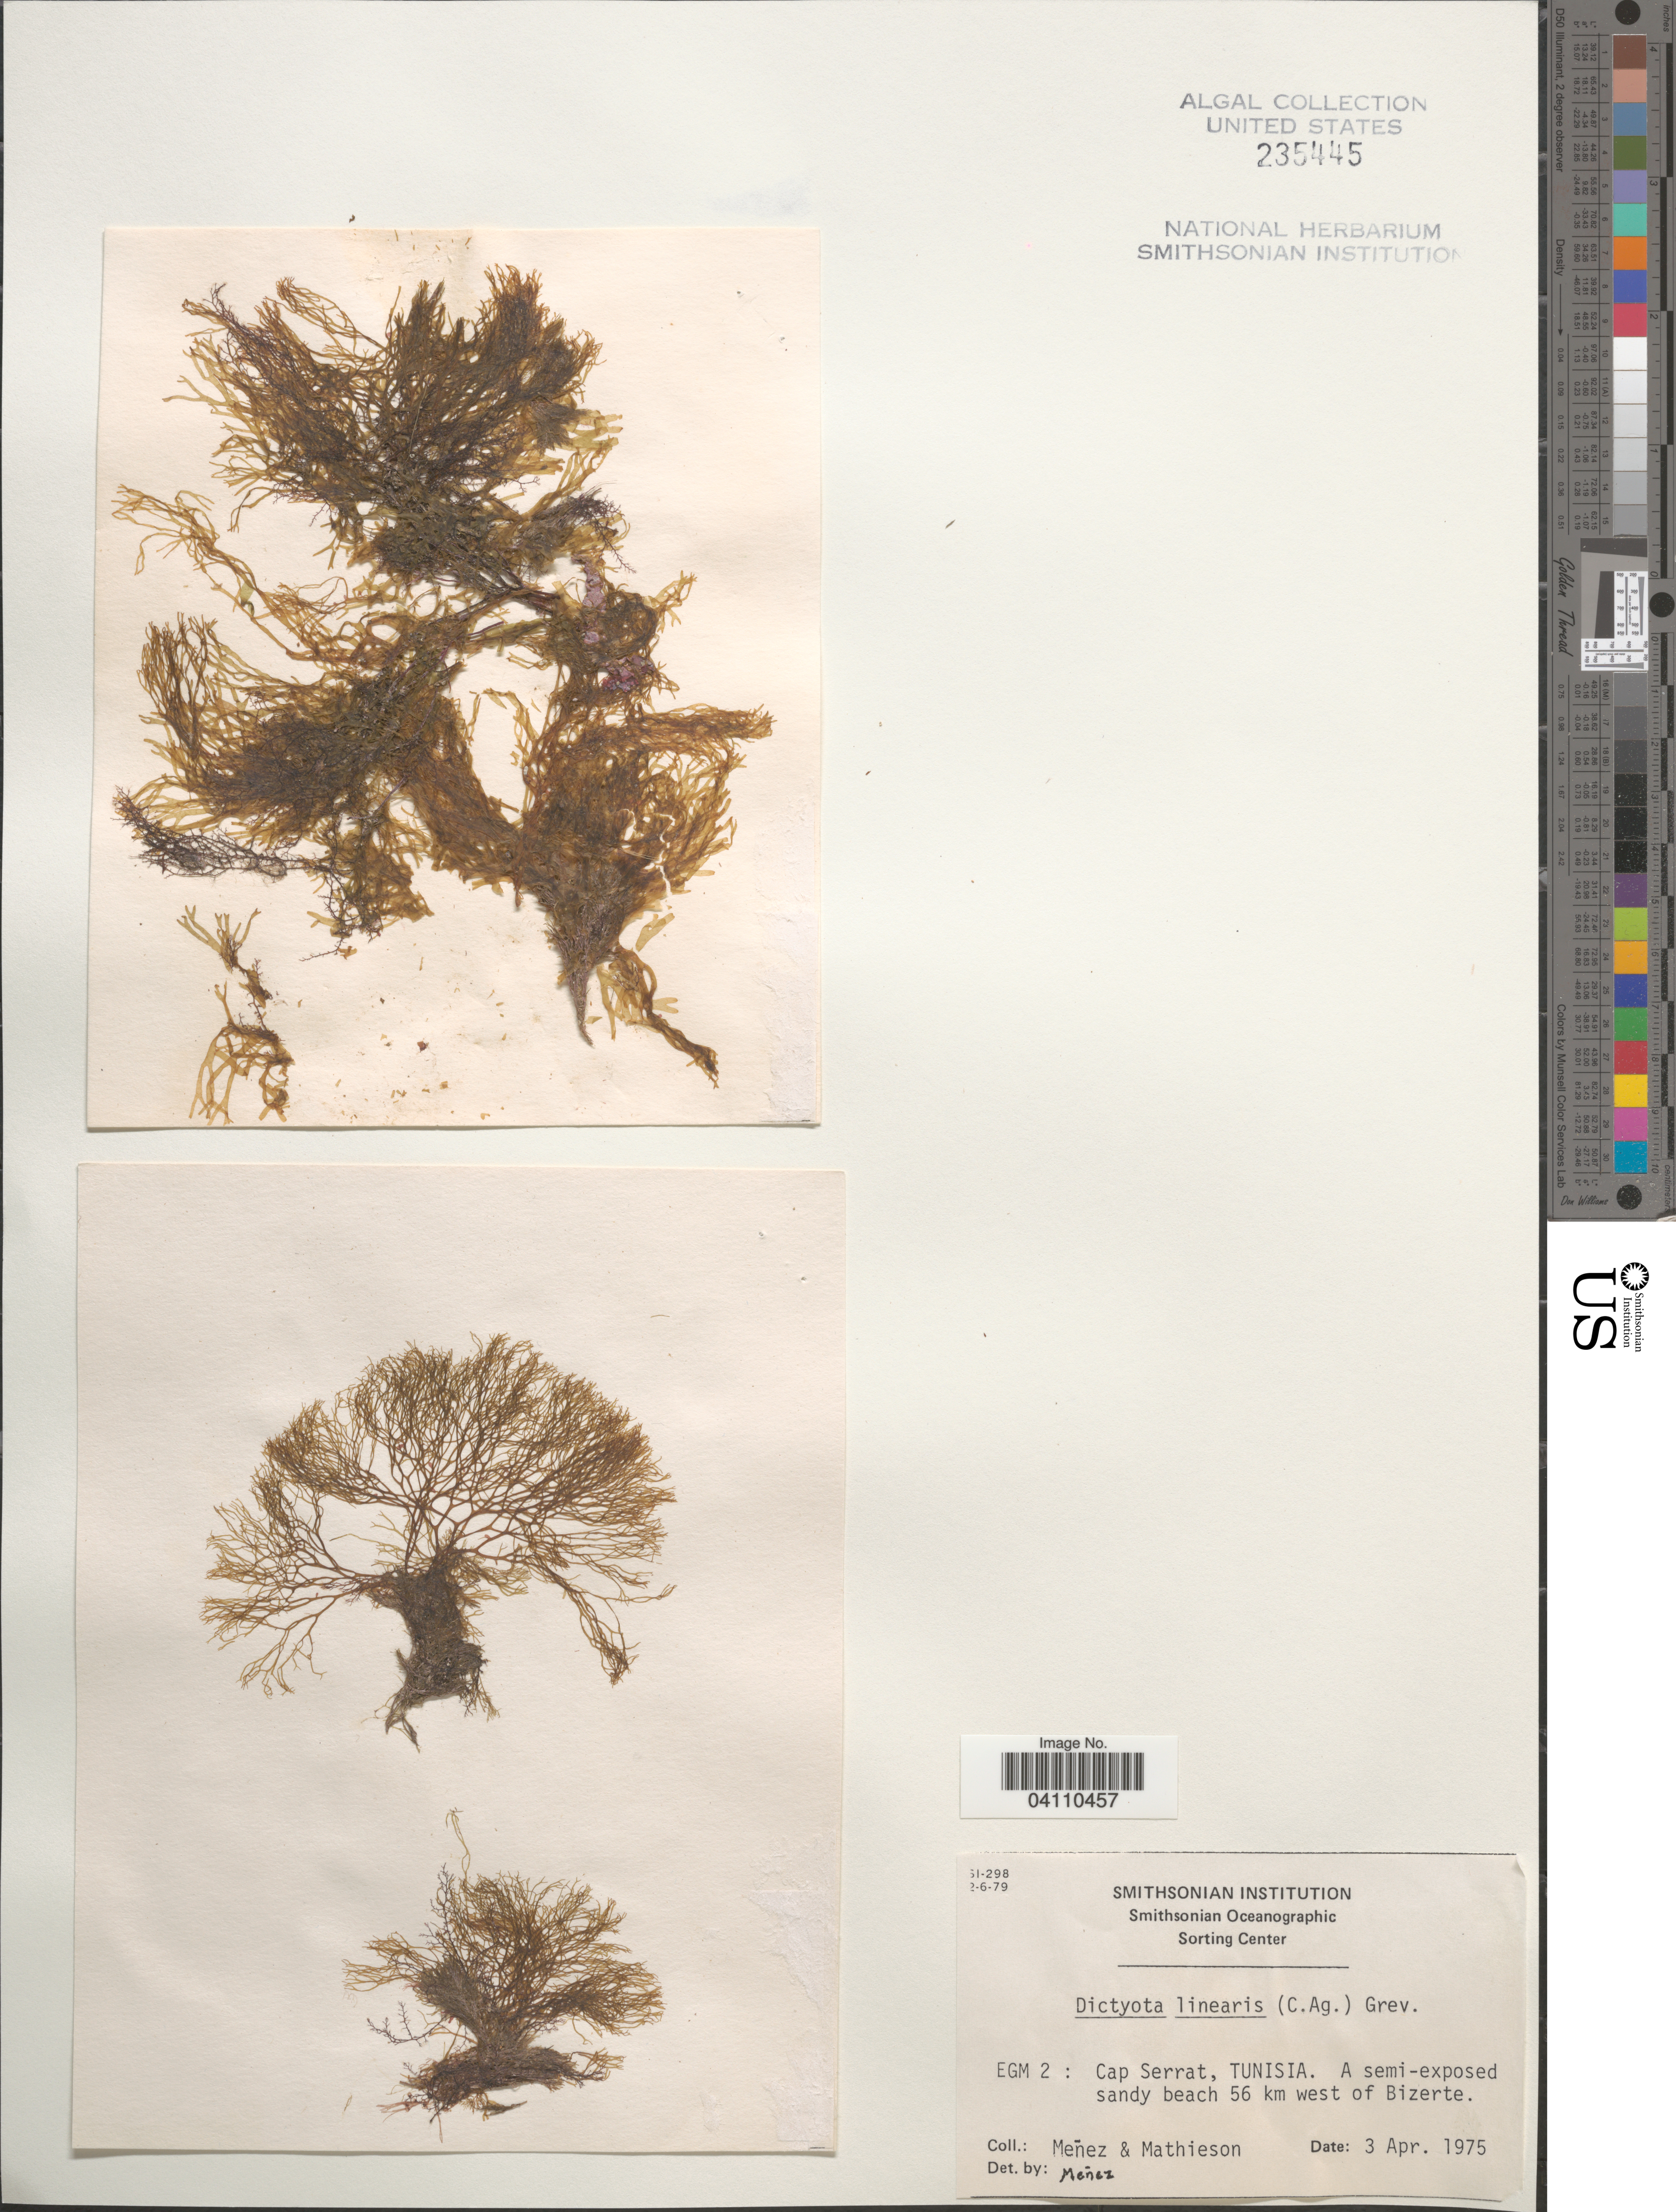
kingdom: Chromista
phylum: Ochrophyta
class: Phaeophyceae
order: Dictyotales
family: Dictyotaceae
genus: Dictyota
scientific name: Dictyota linearis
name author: (C. Agardh) Grev.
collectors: Menez & Mathieson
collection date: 1975-04-03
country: Tunisia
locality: EGM 2: Cap Serrat, Tunisia. A semi-exposed sandy beach 56 km west of Bizerte.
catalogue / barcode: US 235445